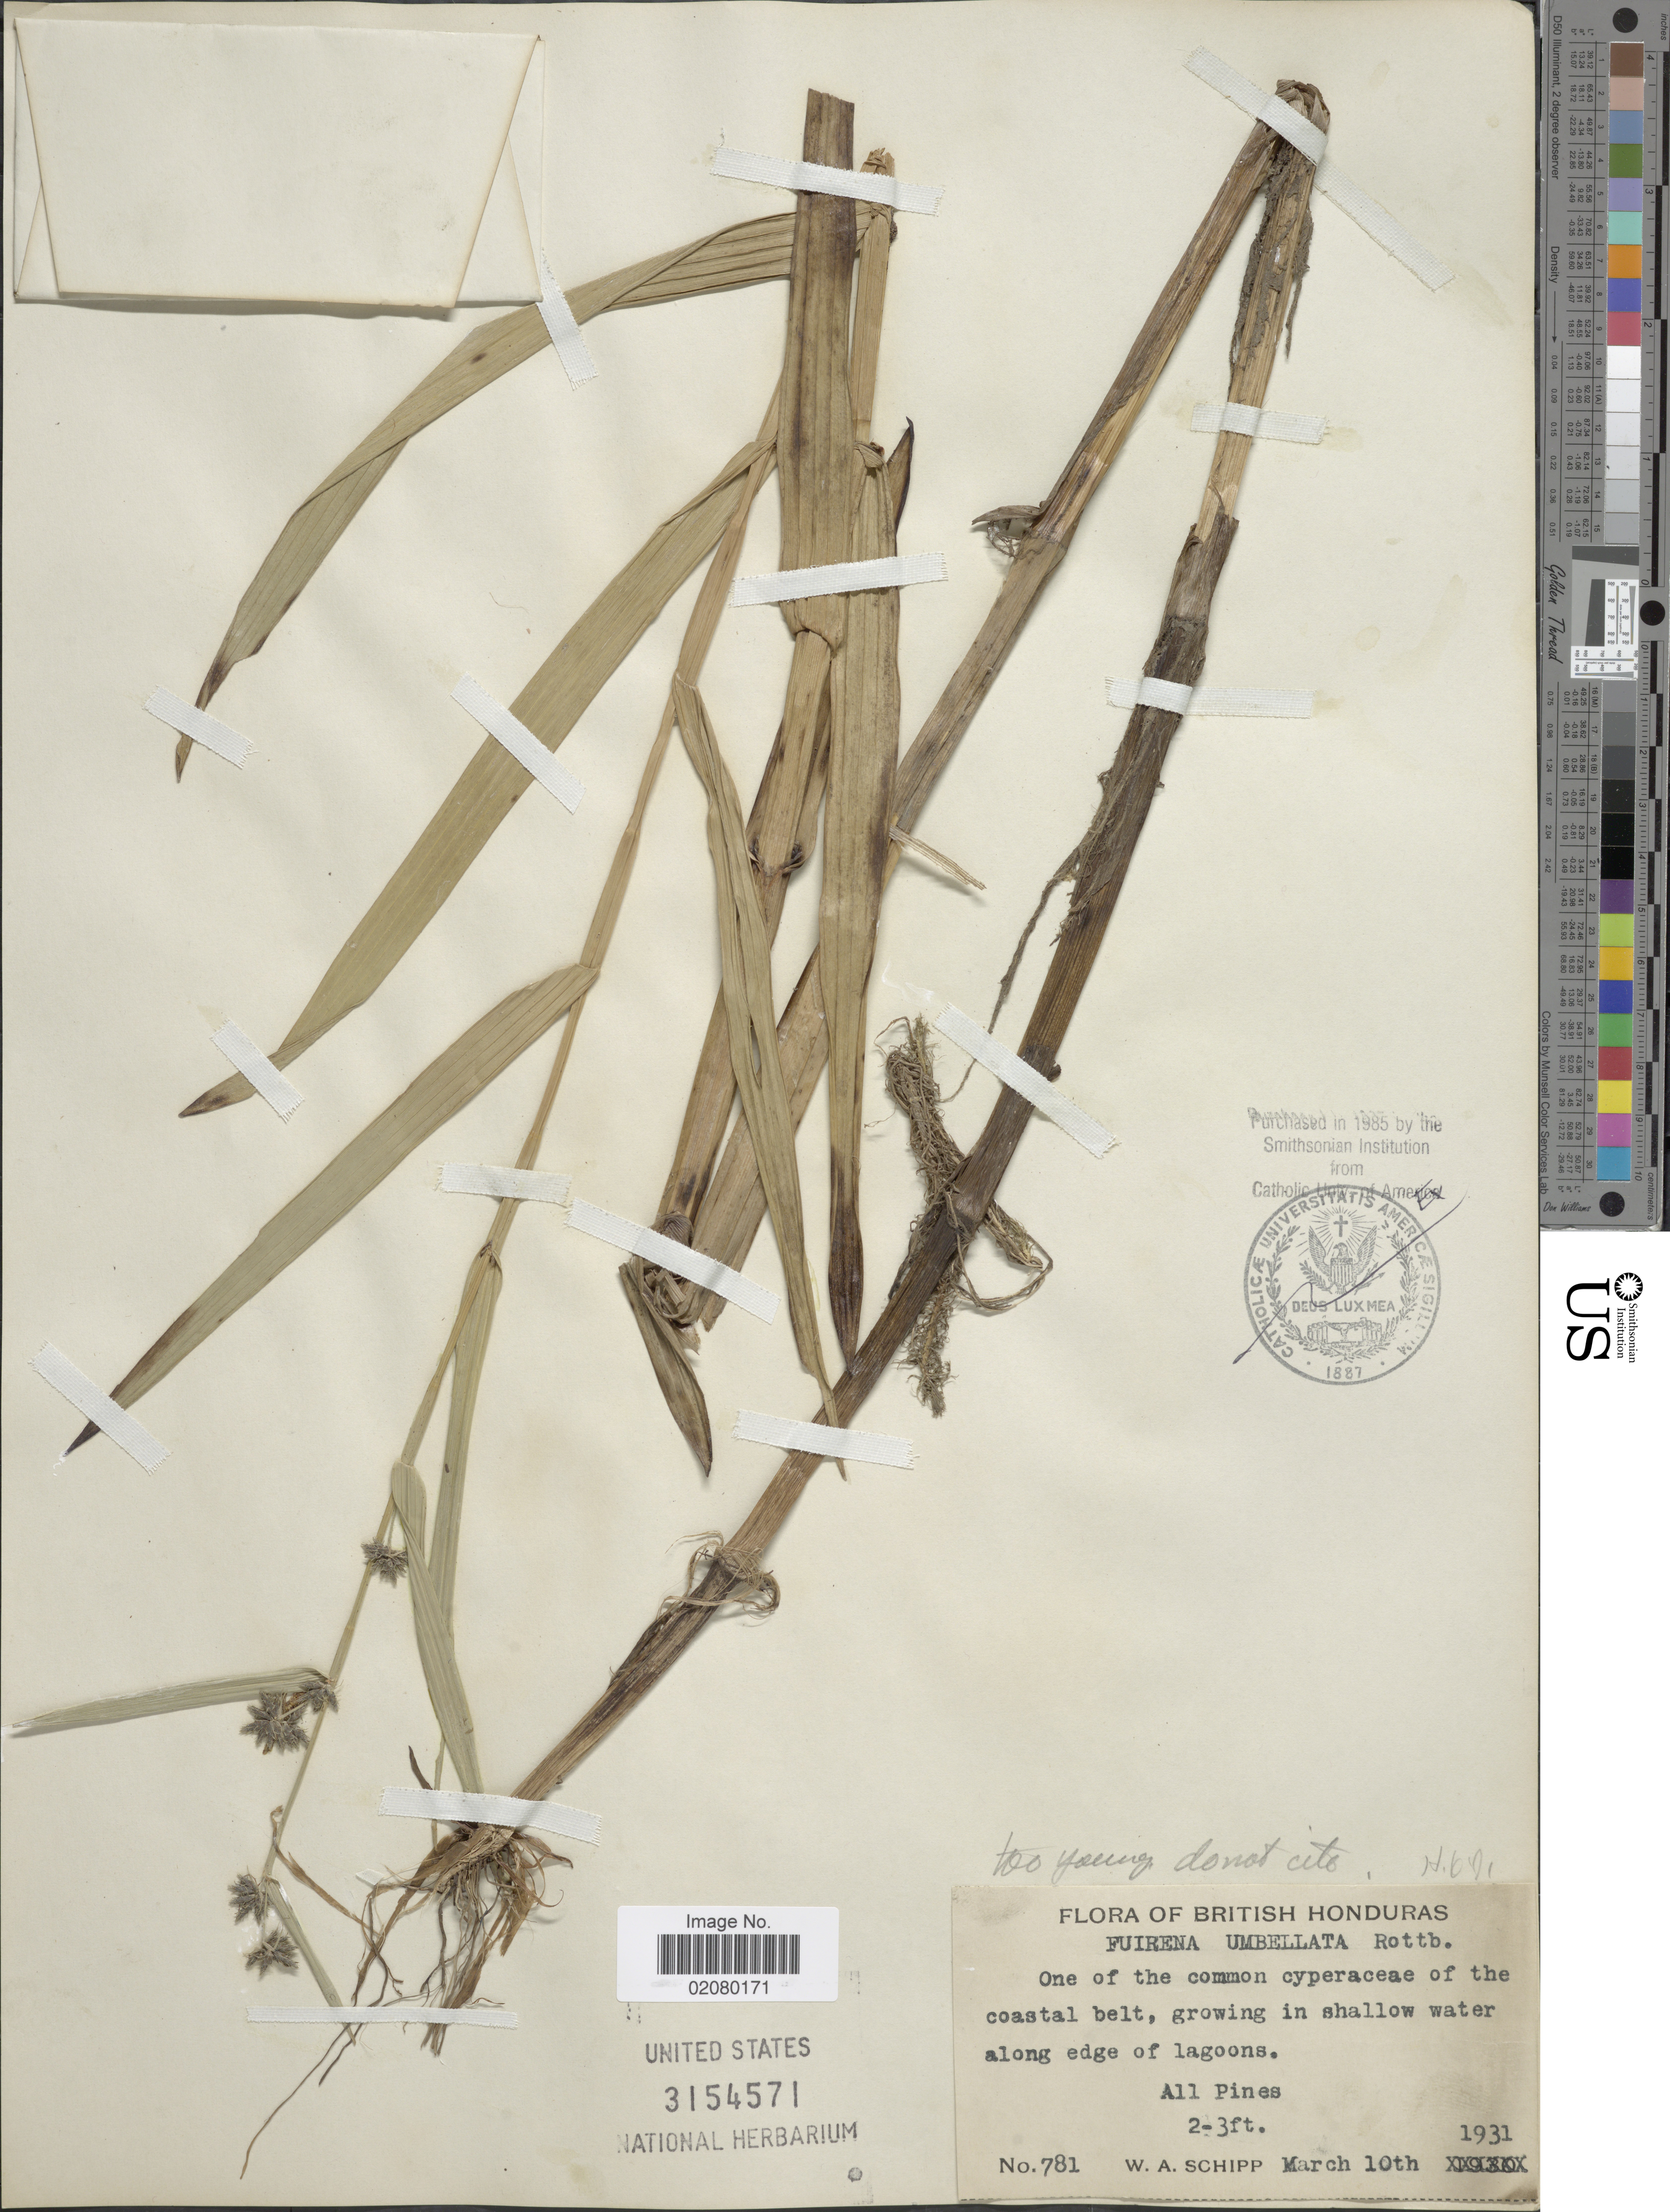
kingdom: Plantae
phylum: Tracheophyta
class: Liliopsida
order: Poales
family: Cyperaceae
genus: Fuirena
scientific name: Fuirena umbellata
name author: Rottb.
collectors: W. Schipp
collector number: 781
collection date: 1931-03-10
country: Belize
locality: British Honduras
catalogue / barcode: US 3154571